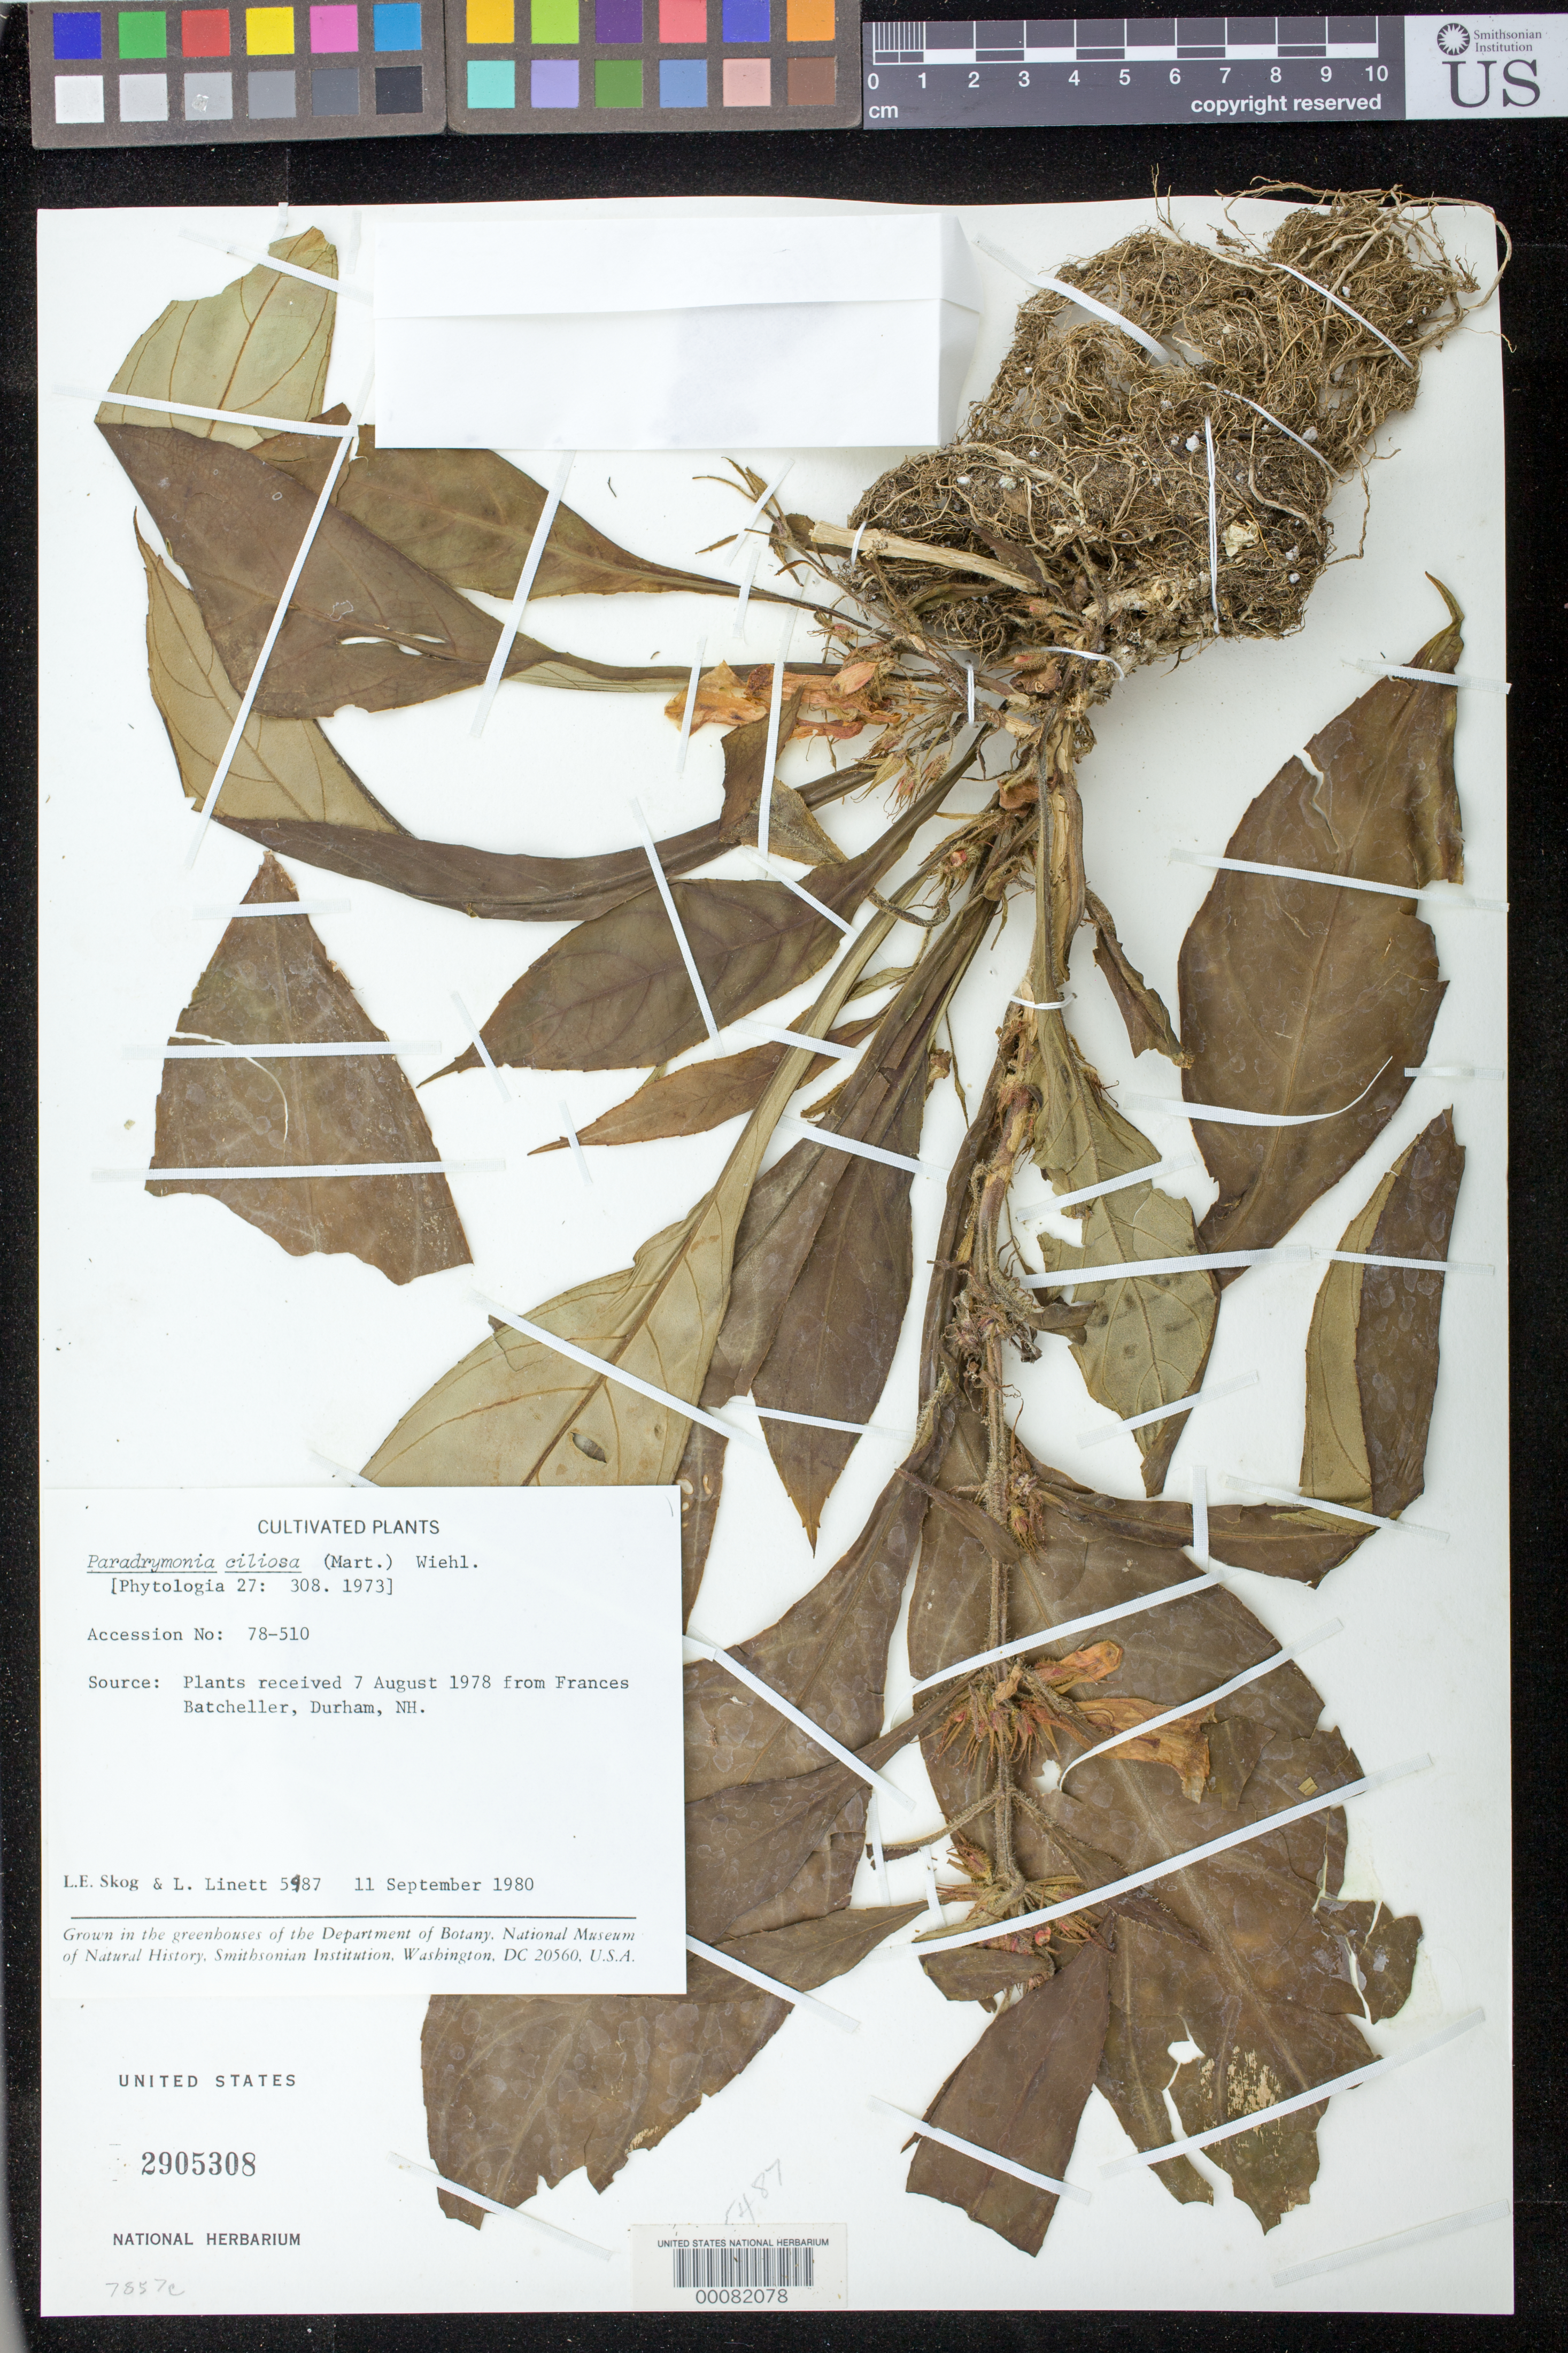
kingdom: Plantae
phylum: Tracheophyta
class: Magnoliopsida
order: Lamiales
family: Gesneriaceae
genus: Paradrymonia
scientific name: Paradrymonia ciliosa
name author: (Mart.) Wiehler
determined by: Skog, Laurence E.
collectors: L. E. Skog & L. Linett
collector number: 5487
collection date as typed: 11 Sep 1980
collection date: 1980-09-11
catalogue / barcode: US 2905308